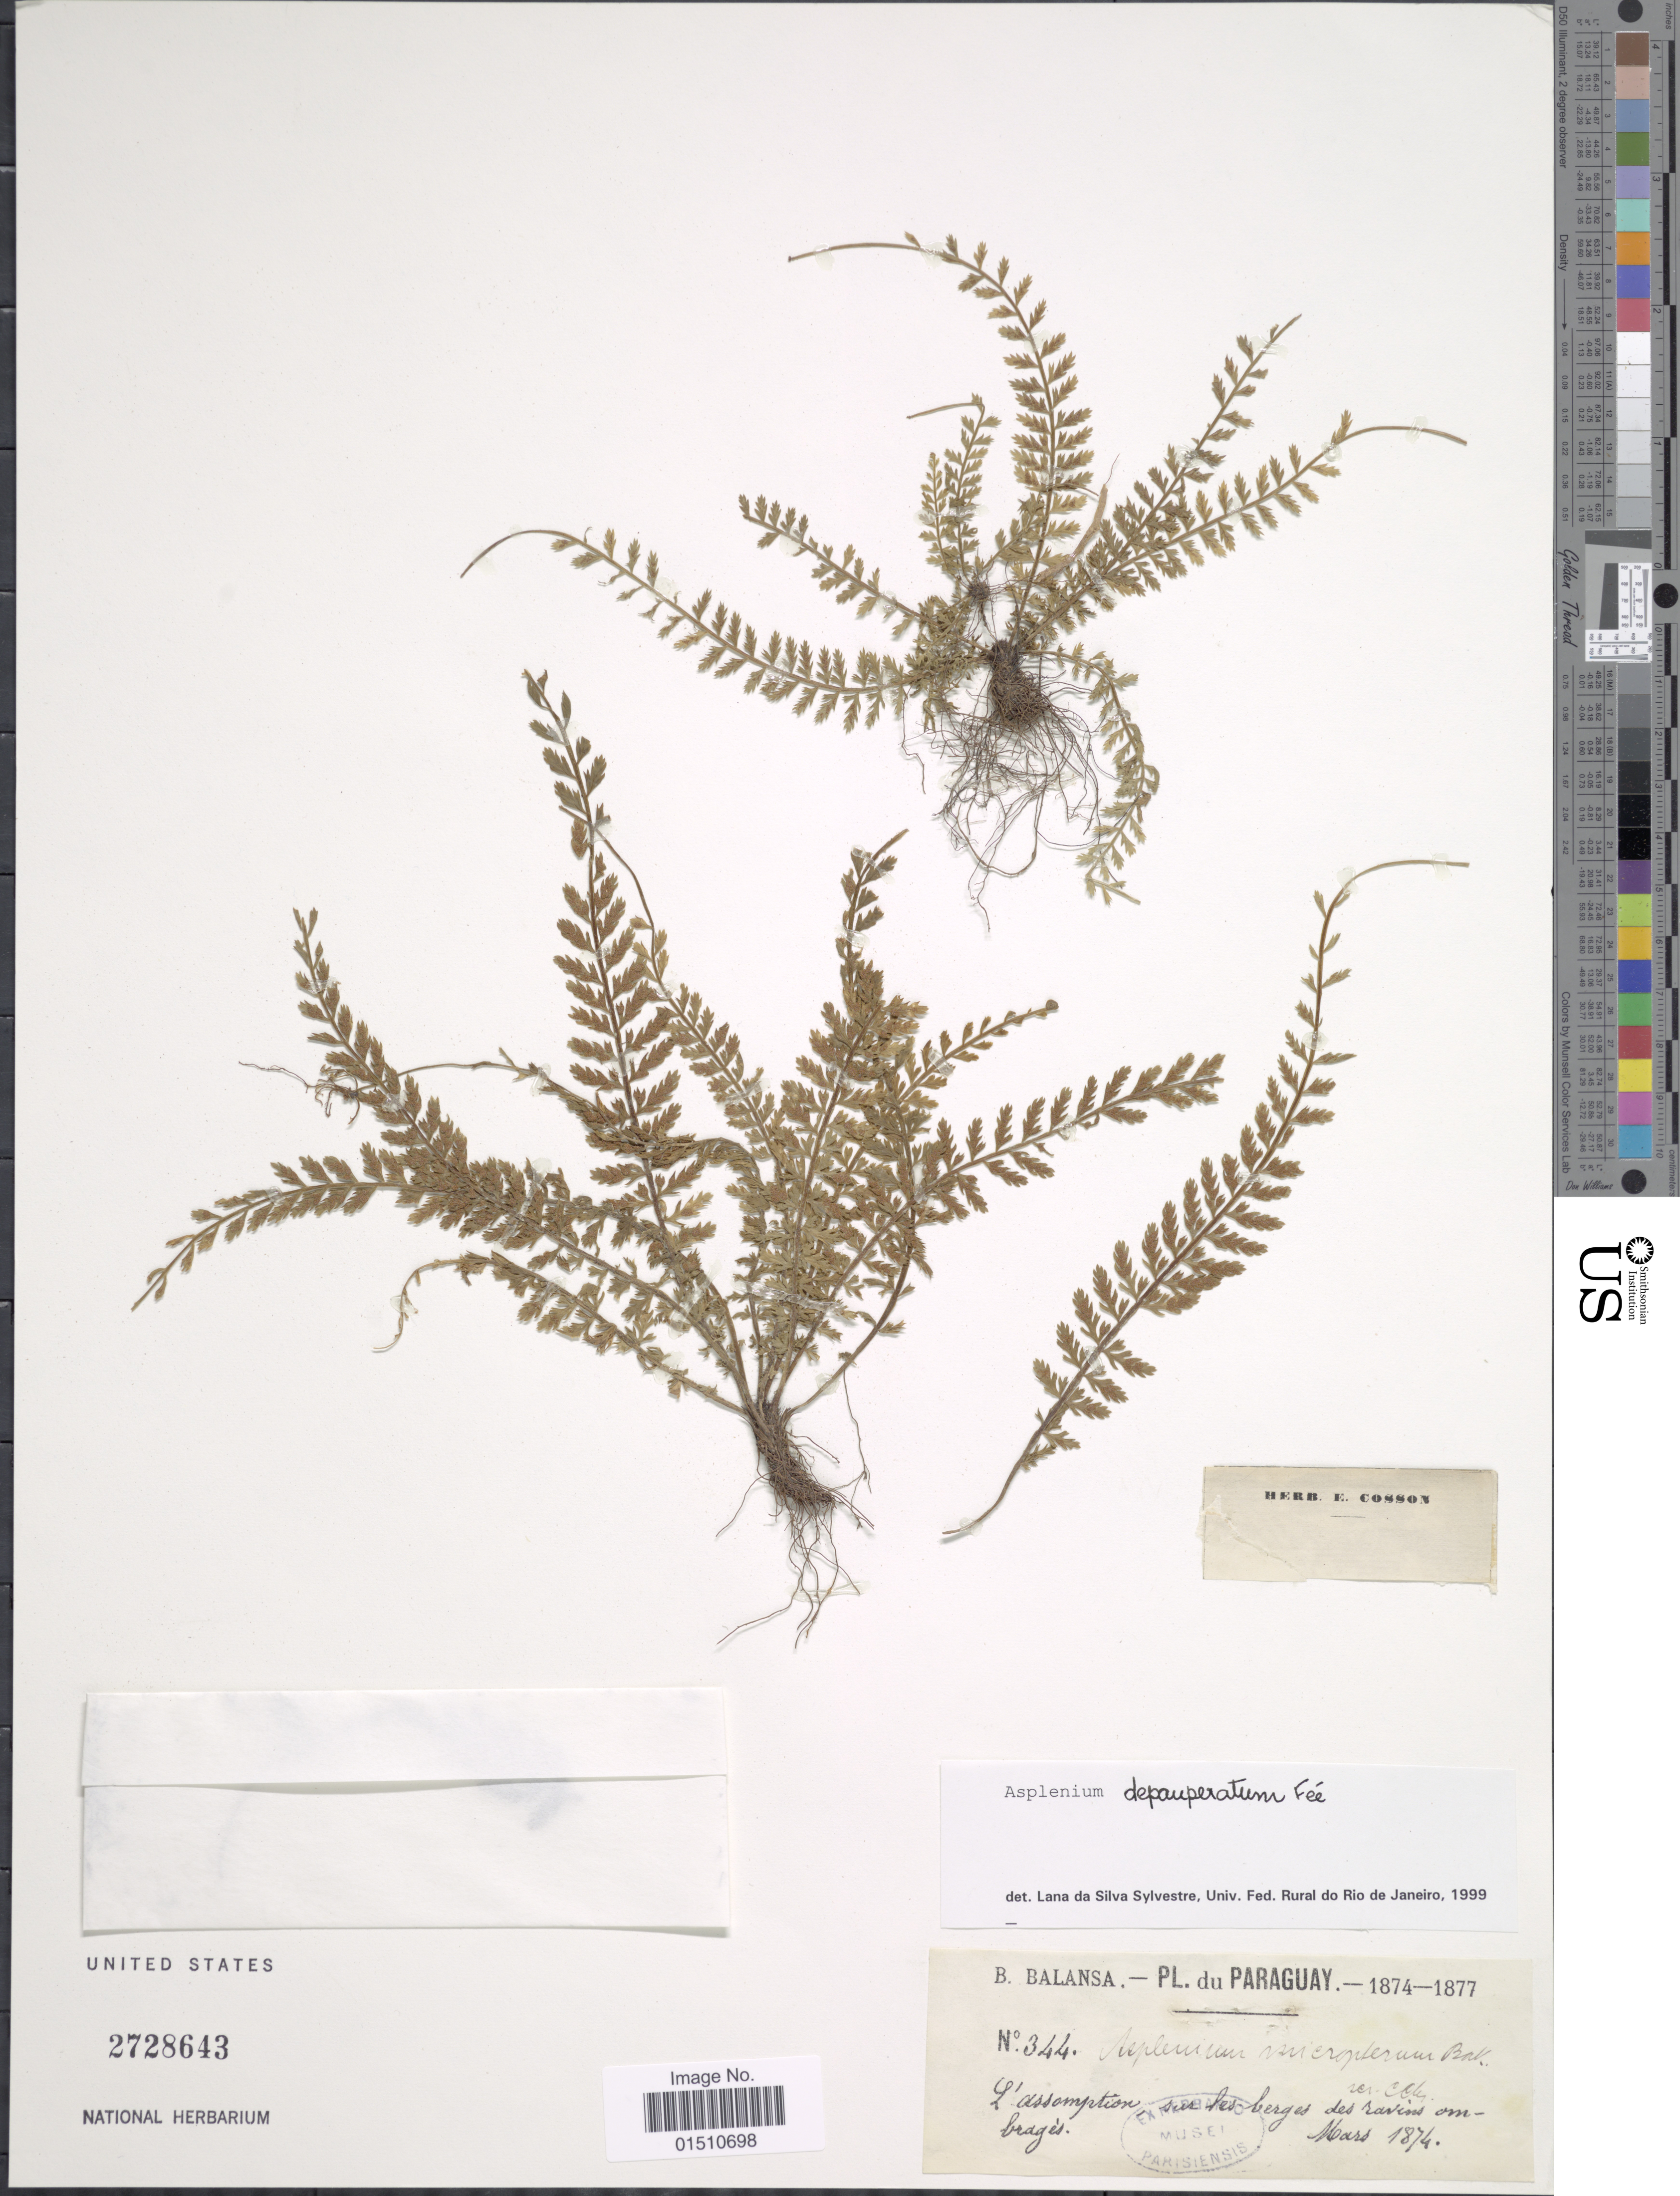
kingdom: Plantae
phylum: Tracheophyta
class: Polypodiopsida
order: Polypodiales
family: Aspleniaceae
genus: Asplenium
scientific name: Asplenium depauperatum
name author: Fée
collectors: B. Balansa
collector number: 344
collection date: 1874-03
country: Paraguay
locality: Pl. du Paraguay, L'aasamption, sus les berges des ravines om brages. [interpreted]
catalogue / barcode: US 2728643